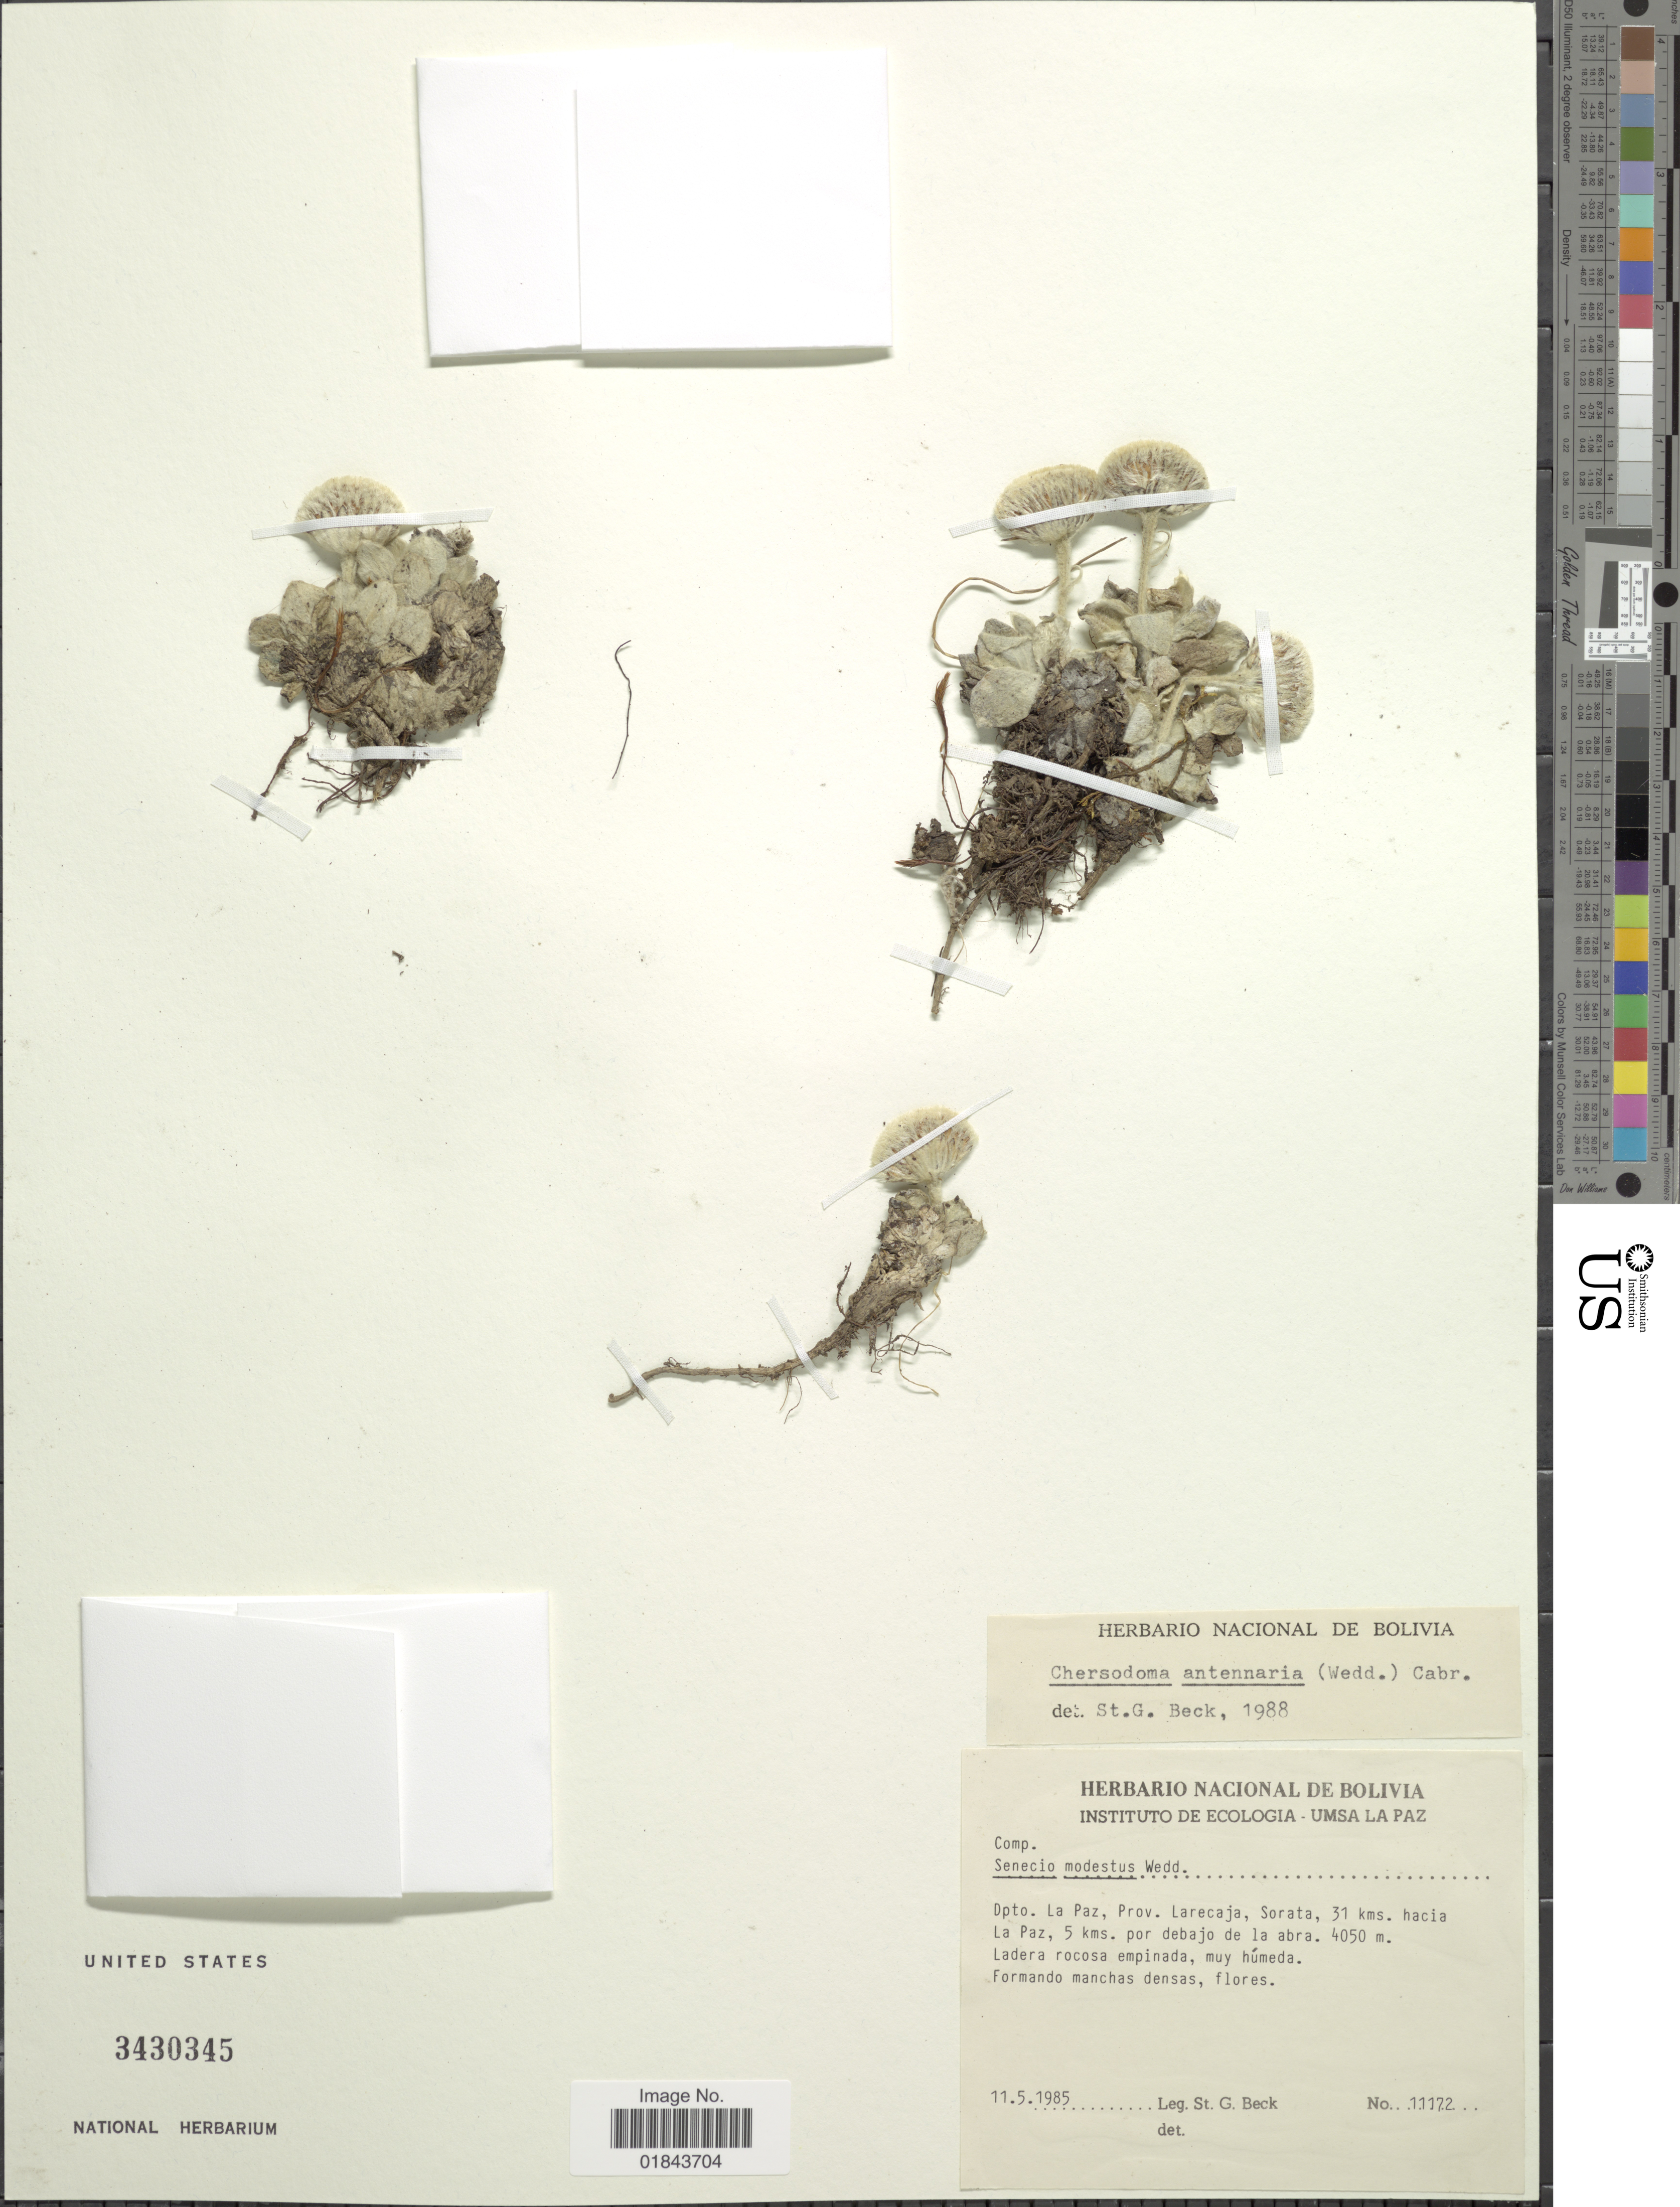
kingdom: Plantae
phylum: Tracheophyta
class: Magnoliopsida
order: Asterales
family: Asteraceae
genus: Chersodoma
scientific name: Chersodoma antennaria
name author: (Wedd.) Cabrera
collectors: S. G. Beck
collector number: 11172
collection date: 1985-05-11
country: Bolivia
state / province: La Paz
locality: Dpto. La Paz, Prov. Larecaja, Sorata, 31kms, hacia La Paz, 5 kms, por debajo de la abra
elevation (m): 4050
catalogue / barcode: US 3430345